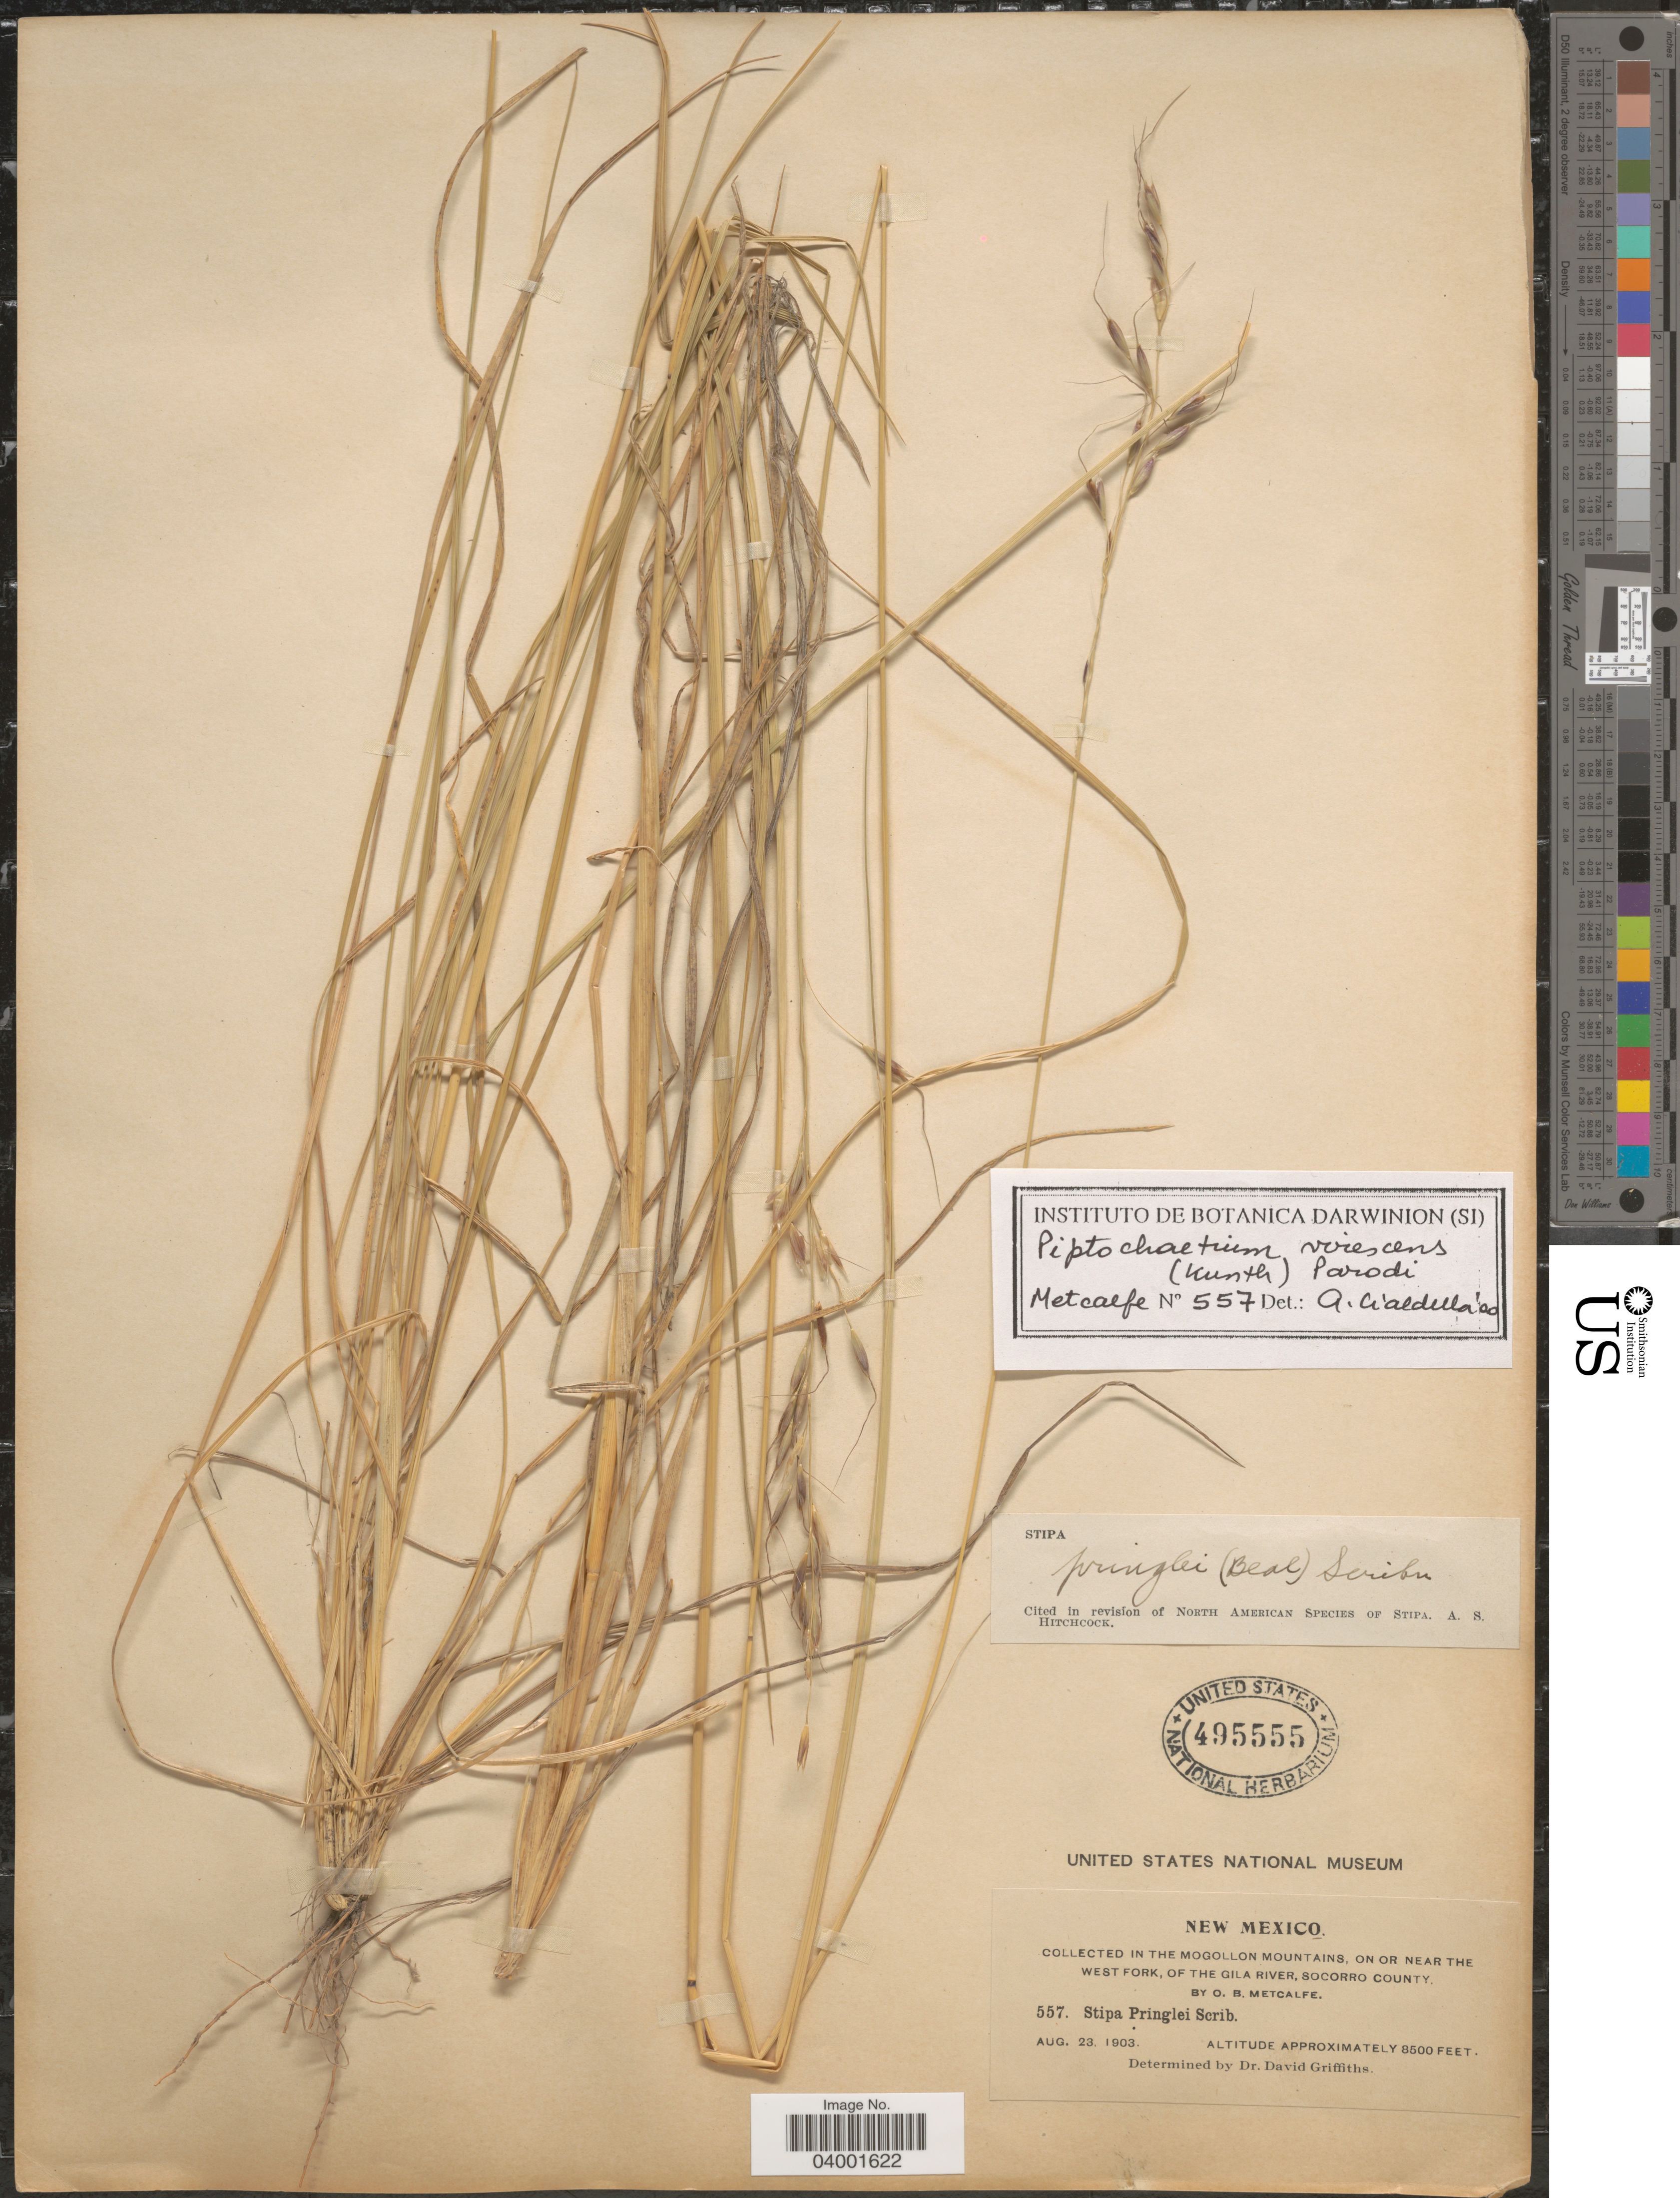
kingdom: Plantae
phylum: Tracheophyta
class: Liliopsida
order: Poales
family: Poaceae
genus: Piptochaetium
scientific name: Piptochaetium virescens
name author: (Kunth) Parodi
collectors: O. B. Metcalfe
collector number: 557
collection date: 1903-08-23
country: United States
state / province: New Mexico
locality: In the Mogollon Mountains, on or near the West Fork, of the Gila River, Socorro County.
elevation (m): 2591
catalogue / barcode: US 495555